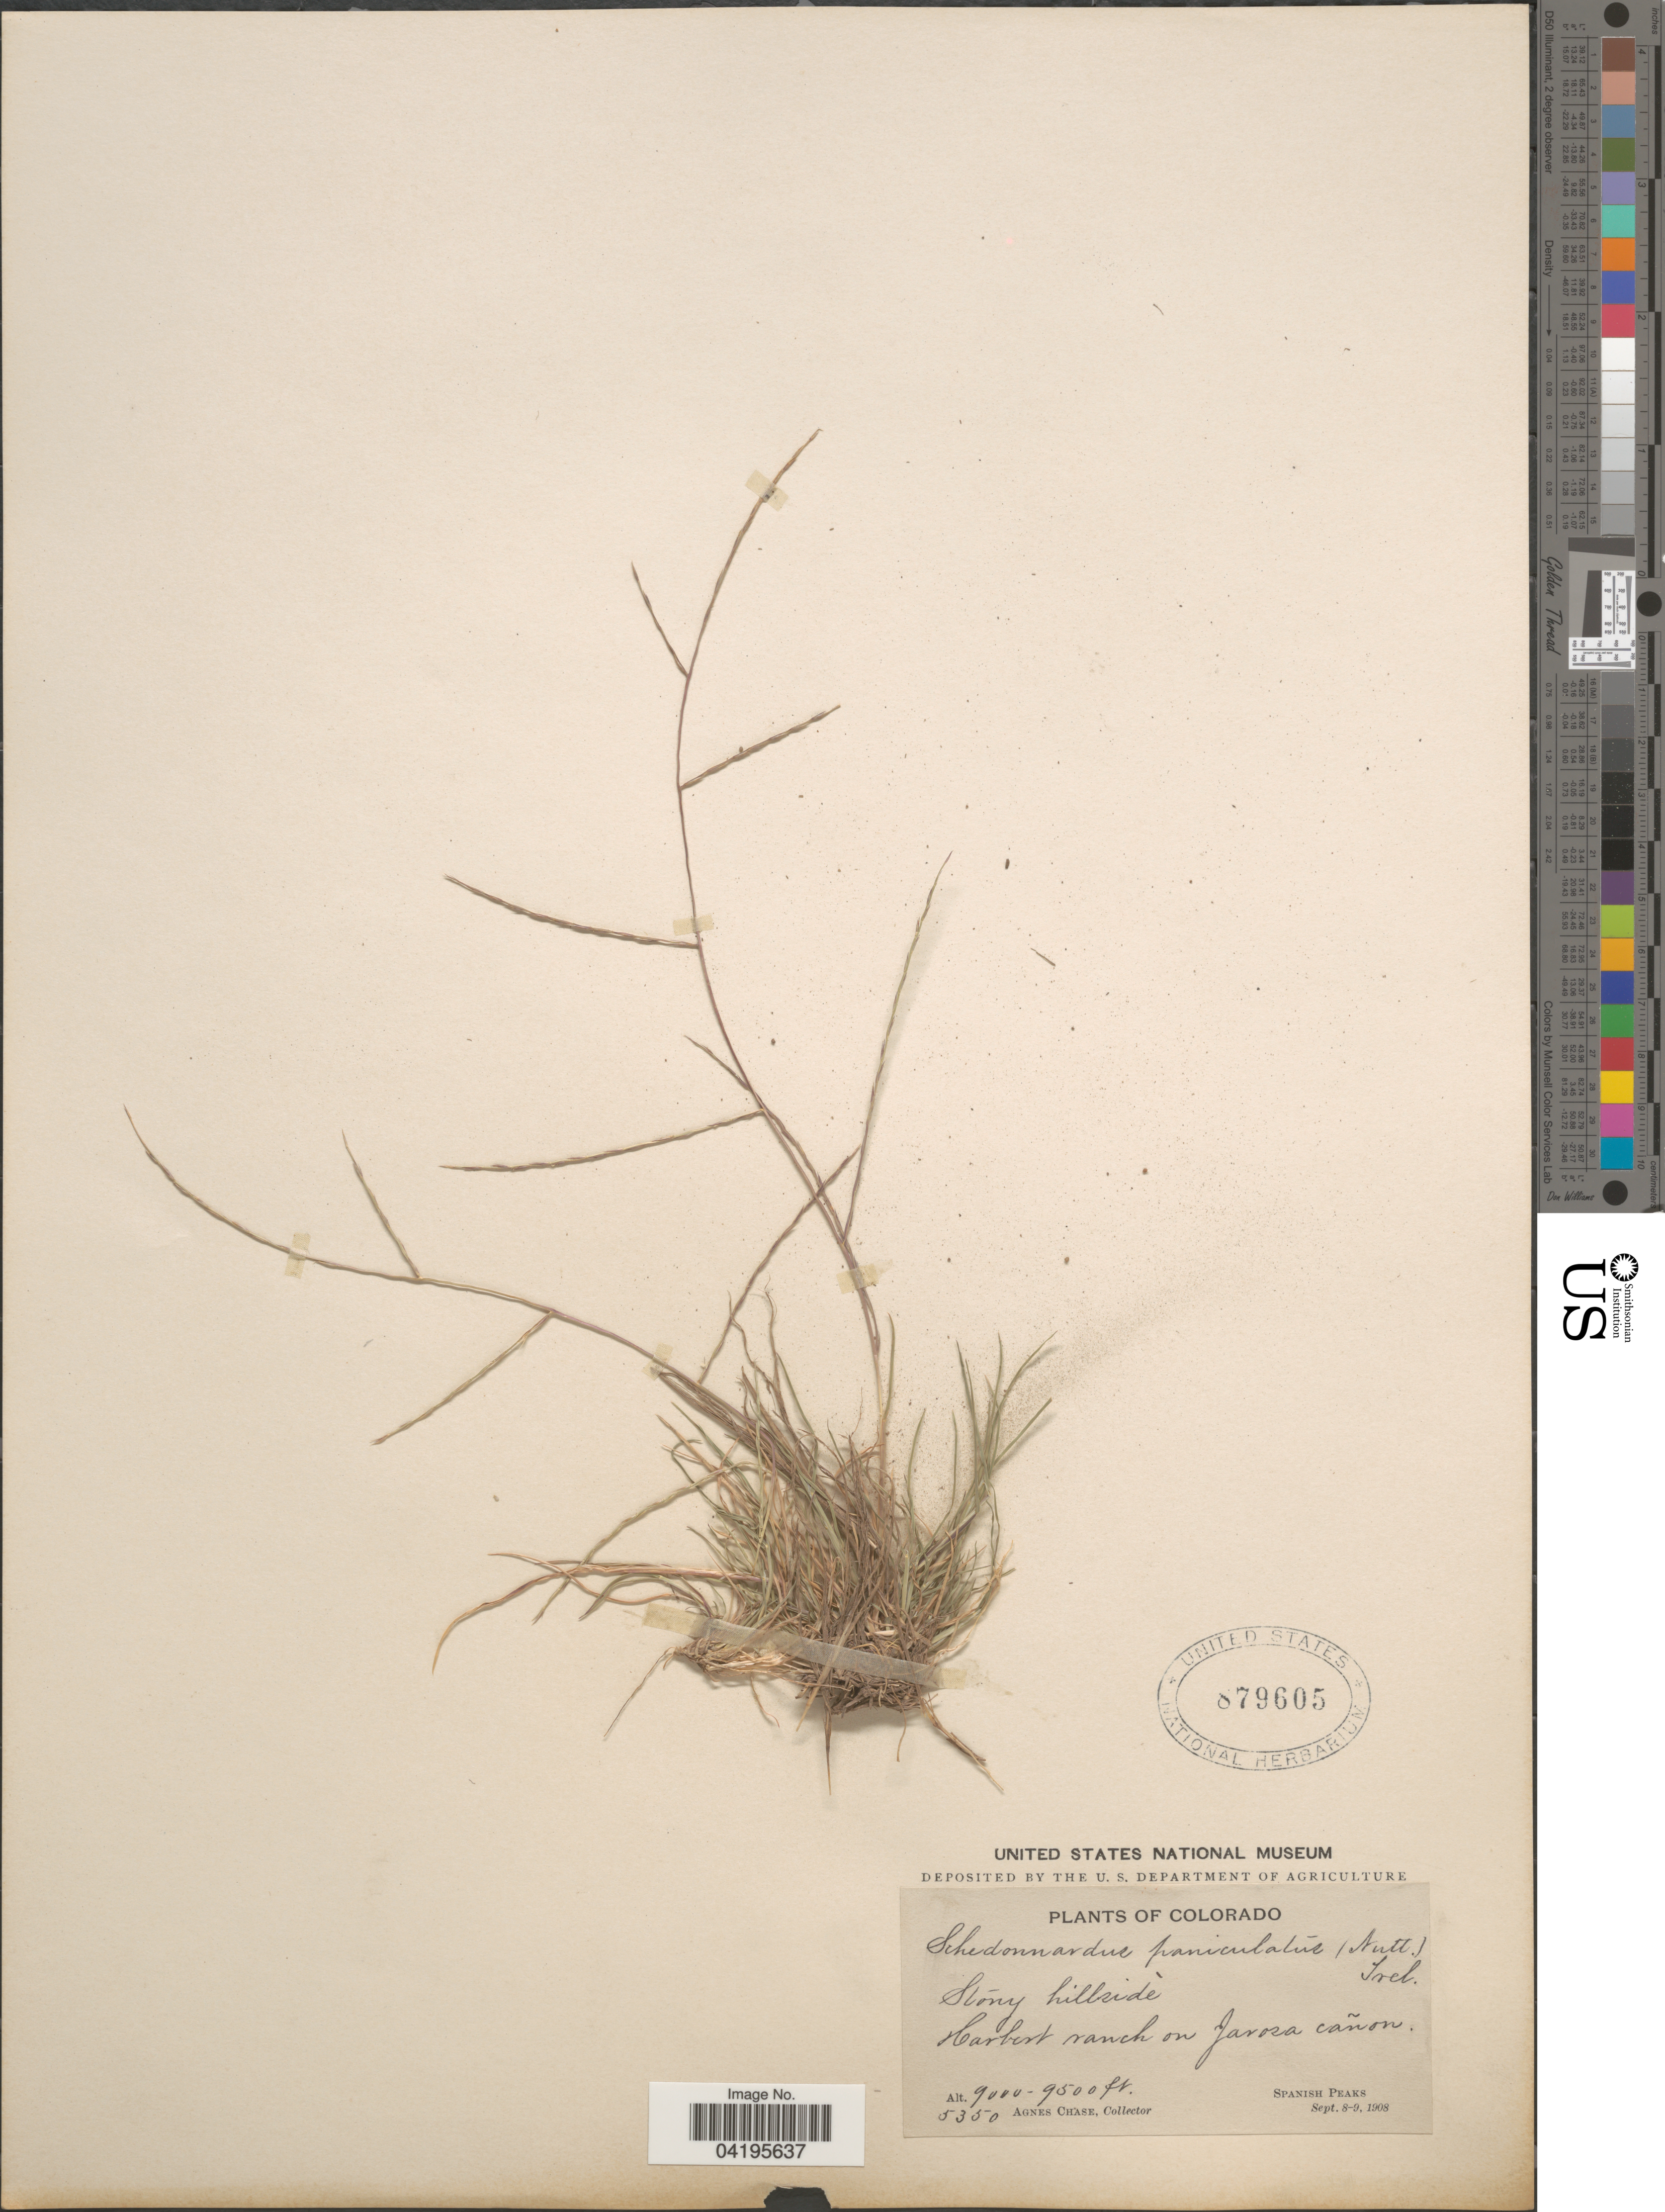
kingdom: Plantae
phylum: Tracheophyta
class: Liliopsida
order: Poales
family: Poaceae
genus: Muhlenbergia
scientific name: Muhlenbergia paniculata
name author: (Nutt.) Columbus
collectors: A. Chase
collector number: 5350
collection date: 1908-09-08/1908-09-09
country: United States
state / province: Colorado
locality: Harbert ranch on Jarosa cañon. Spanish Peaks.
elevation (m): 2743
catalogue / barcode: US 879605